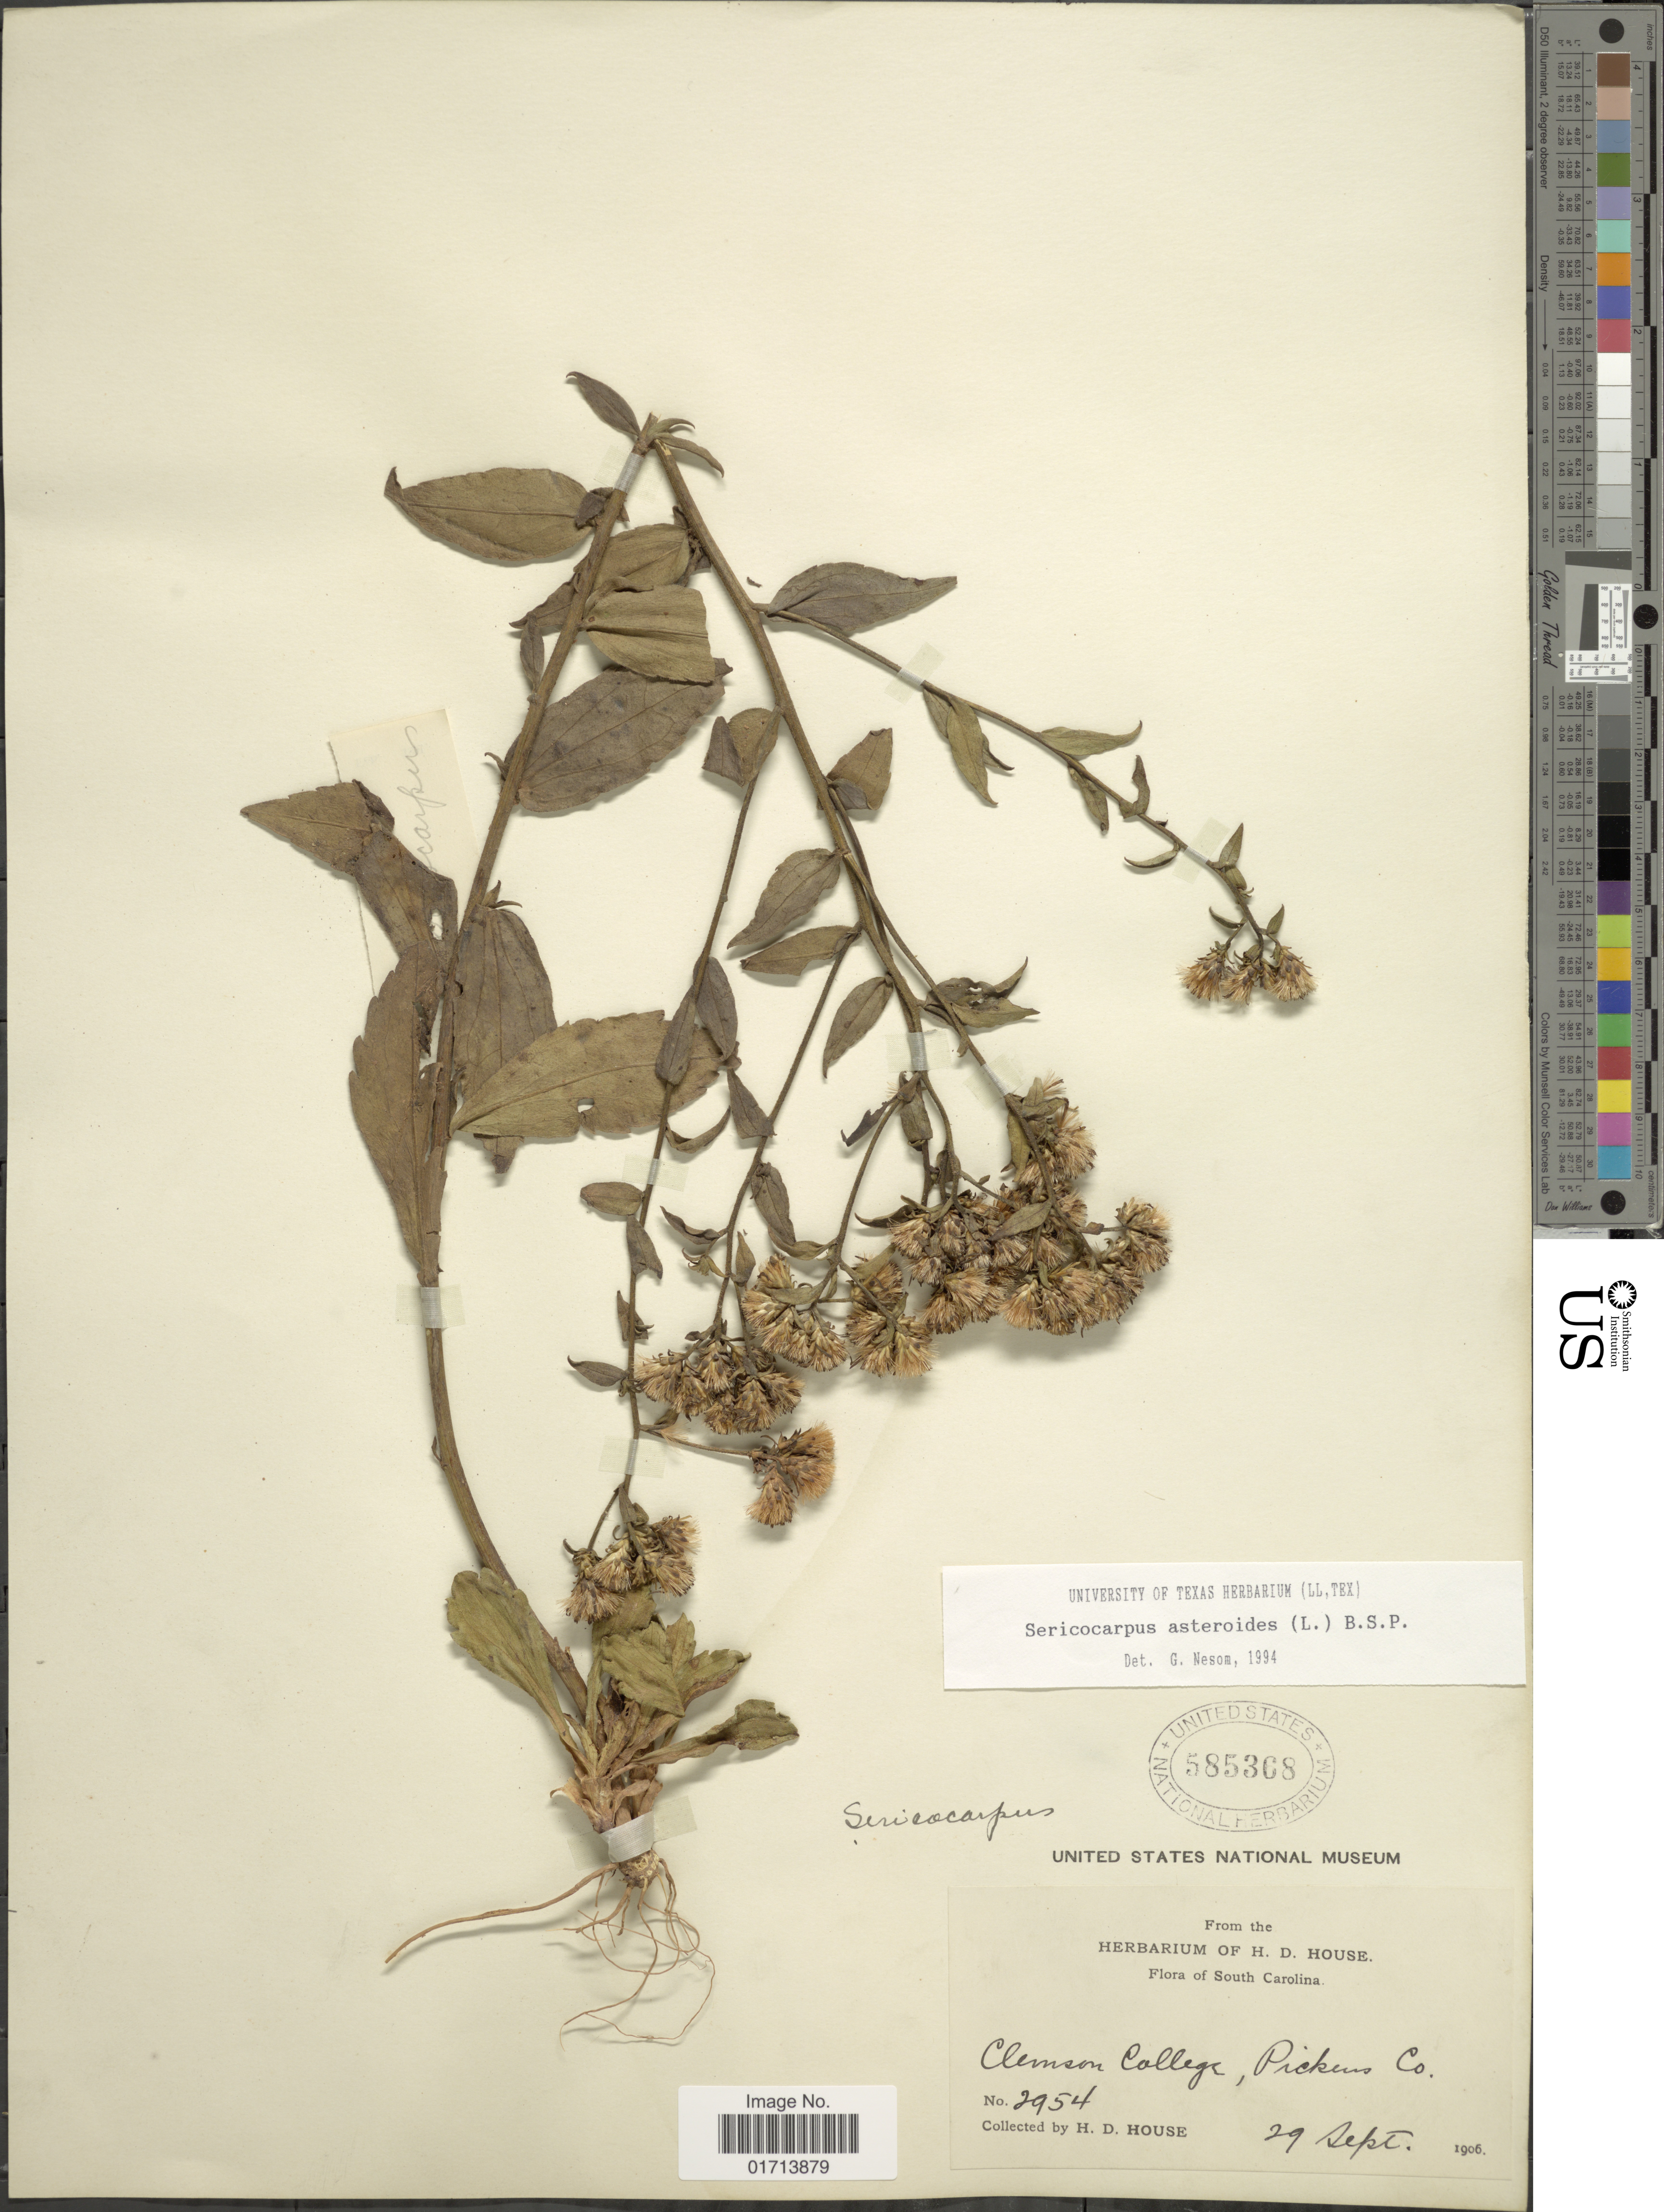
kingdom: Plantae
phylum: Tracheophyta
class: Magnoliopsida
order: Asterales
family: Asteraceae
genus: Sericocarpus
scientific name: Sericocarpus asteroides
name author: (L.) Britton, Stearns & Poggenb.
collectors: H. D. House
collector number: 2954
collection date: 1906-09-29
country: United States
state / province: South Carolina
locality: Clemson College, Pickens Co.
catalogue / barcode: US 585368